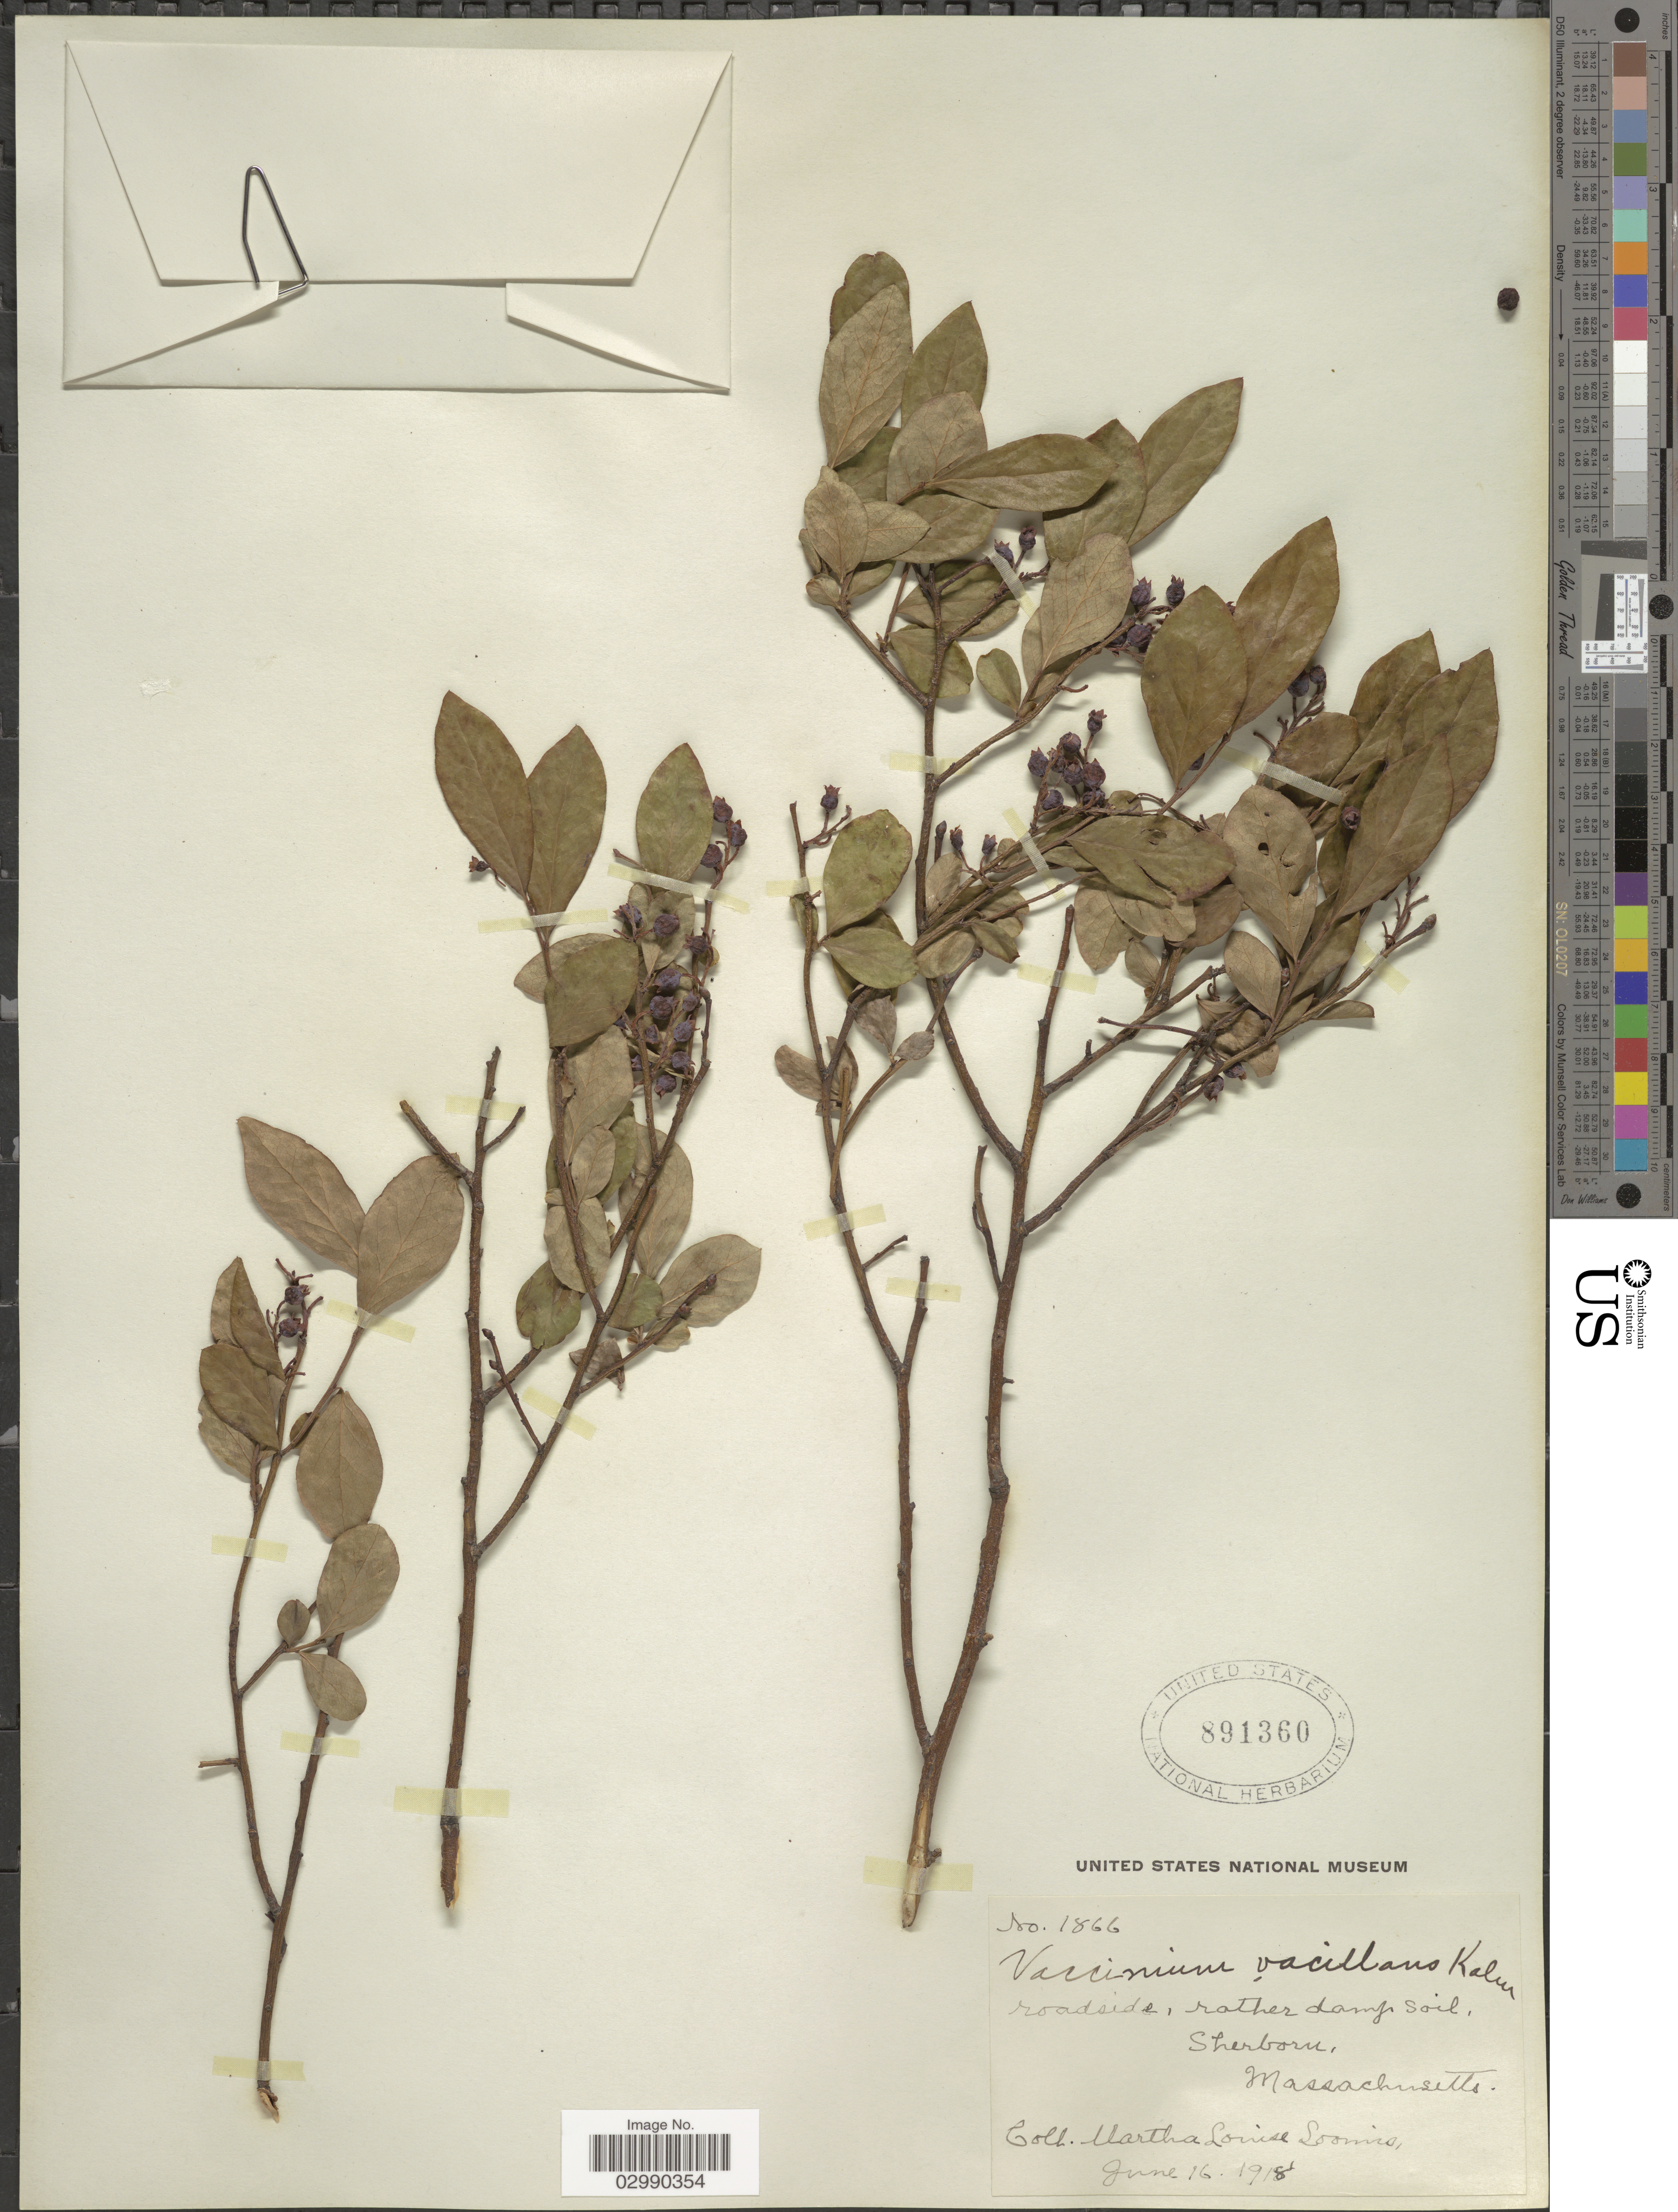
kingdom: Plantae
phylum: Tracheophyta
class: Magnoliopsida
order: Ericales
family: Ericaceae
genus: Vaccinium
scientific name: Vaccinium vacillans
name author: Kalm ex Torr.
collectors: M. L. Loomis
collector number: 1866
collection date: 1918-06-16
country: United States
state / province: Massachusetts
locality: Sherborn.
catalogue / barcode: US 891360